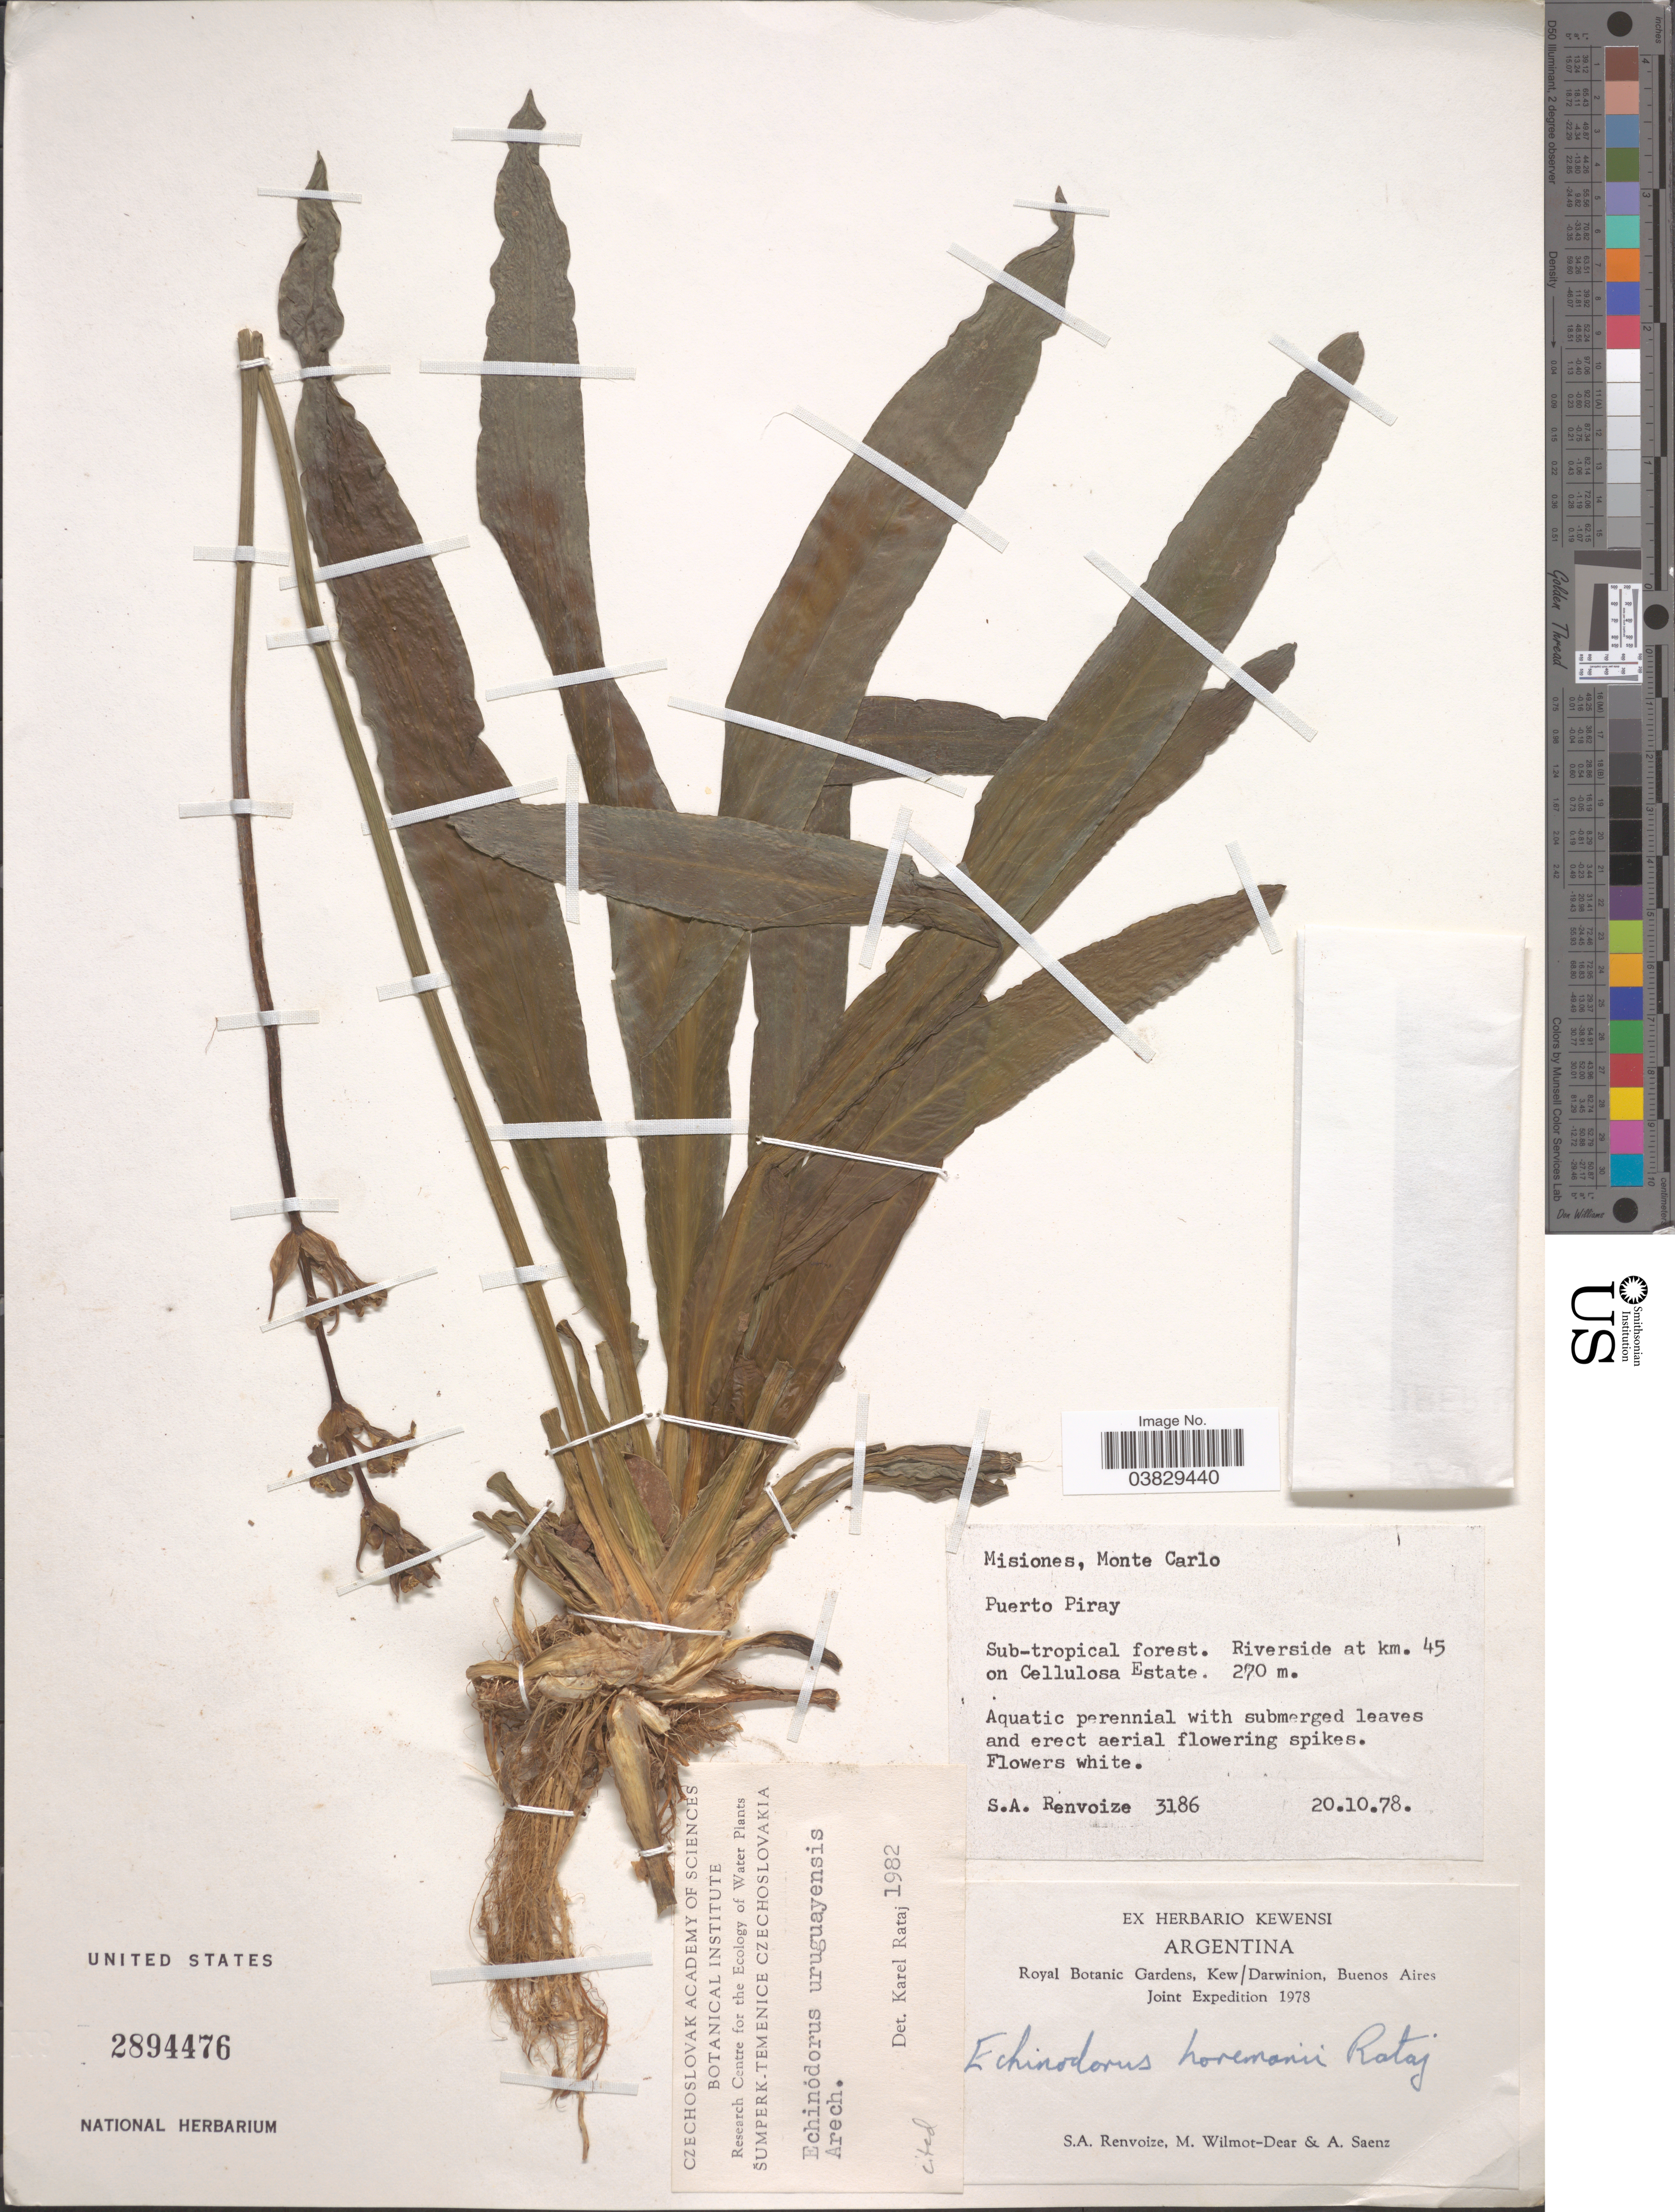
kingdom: Plantae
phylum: Tracheophyta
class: Liliopsida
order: Alismatales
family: Alismataceae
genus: Echinodorus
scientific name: Echinodorus uruguayensis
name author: Arechav.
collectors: S. A. Renvoize, M. Wilmot-Dear & A. Saenz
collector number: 3186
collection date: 1978-10-20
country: Argentina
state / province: Misiones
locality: Monte Carlo. Puerto Piray. Riverside at km. 45 on Cellulosa Estate.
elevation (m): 270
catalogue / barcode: US 2894476